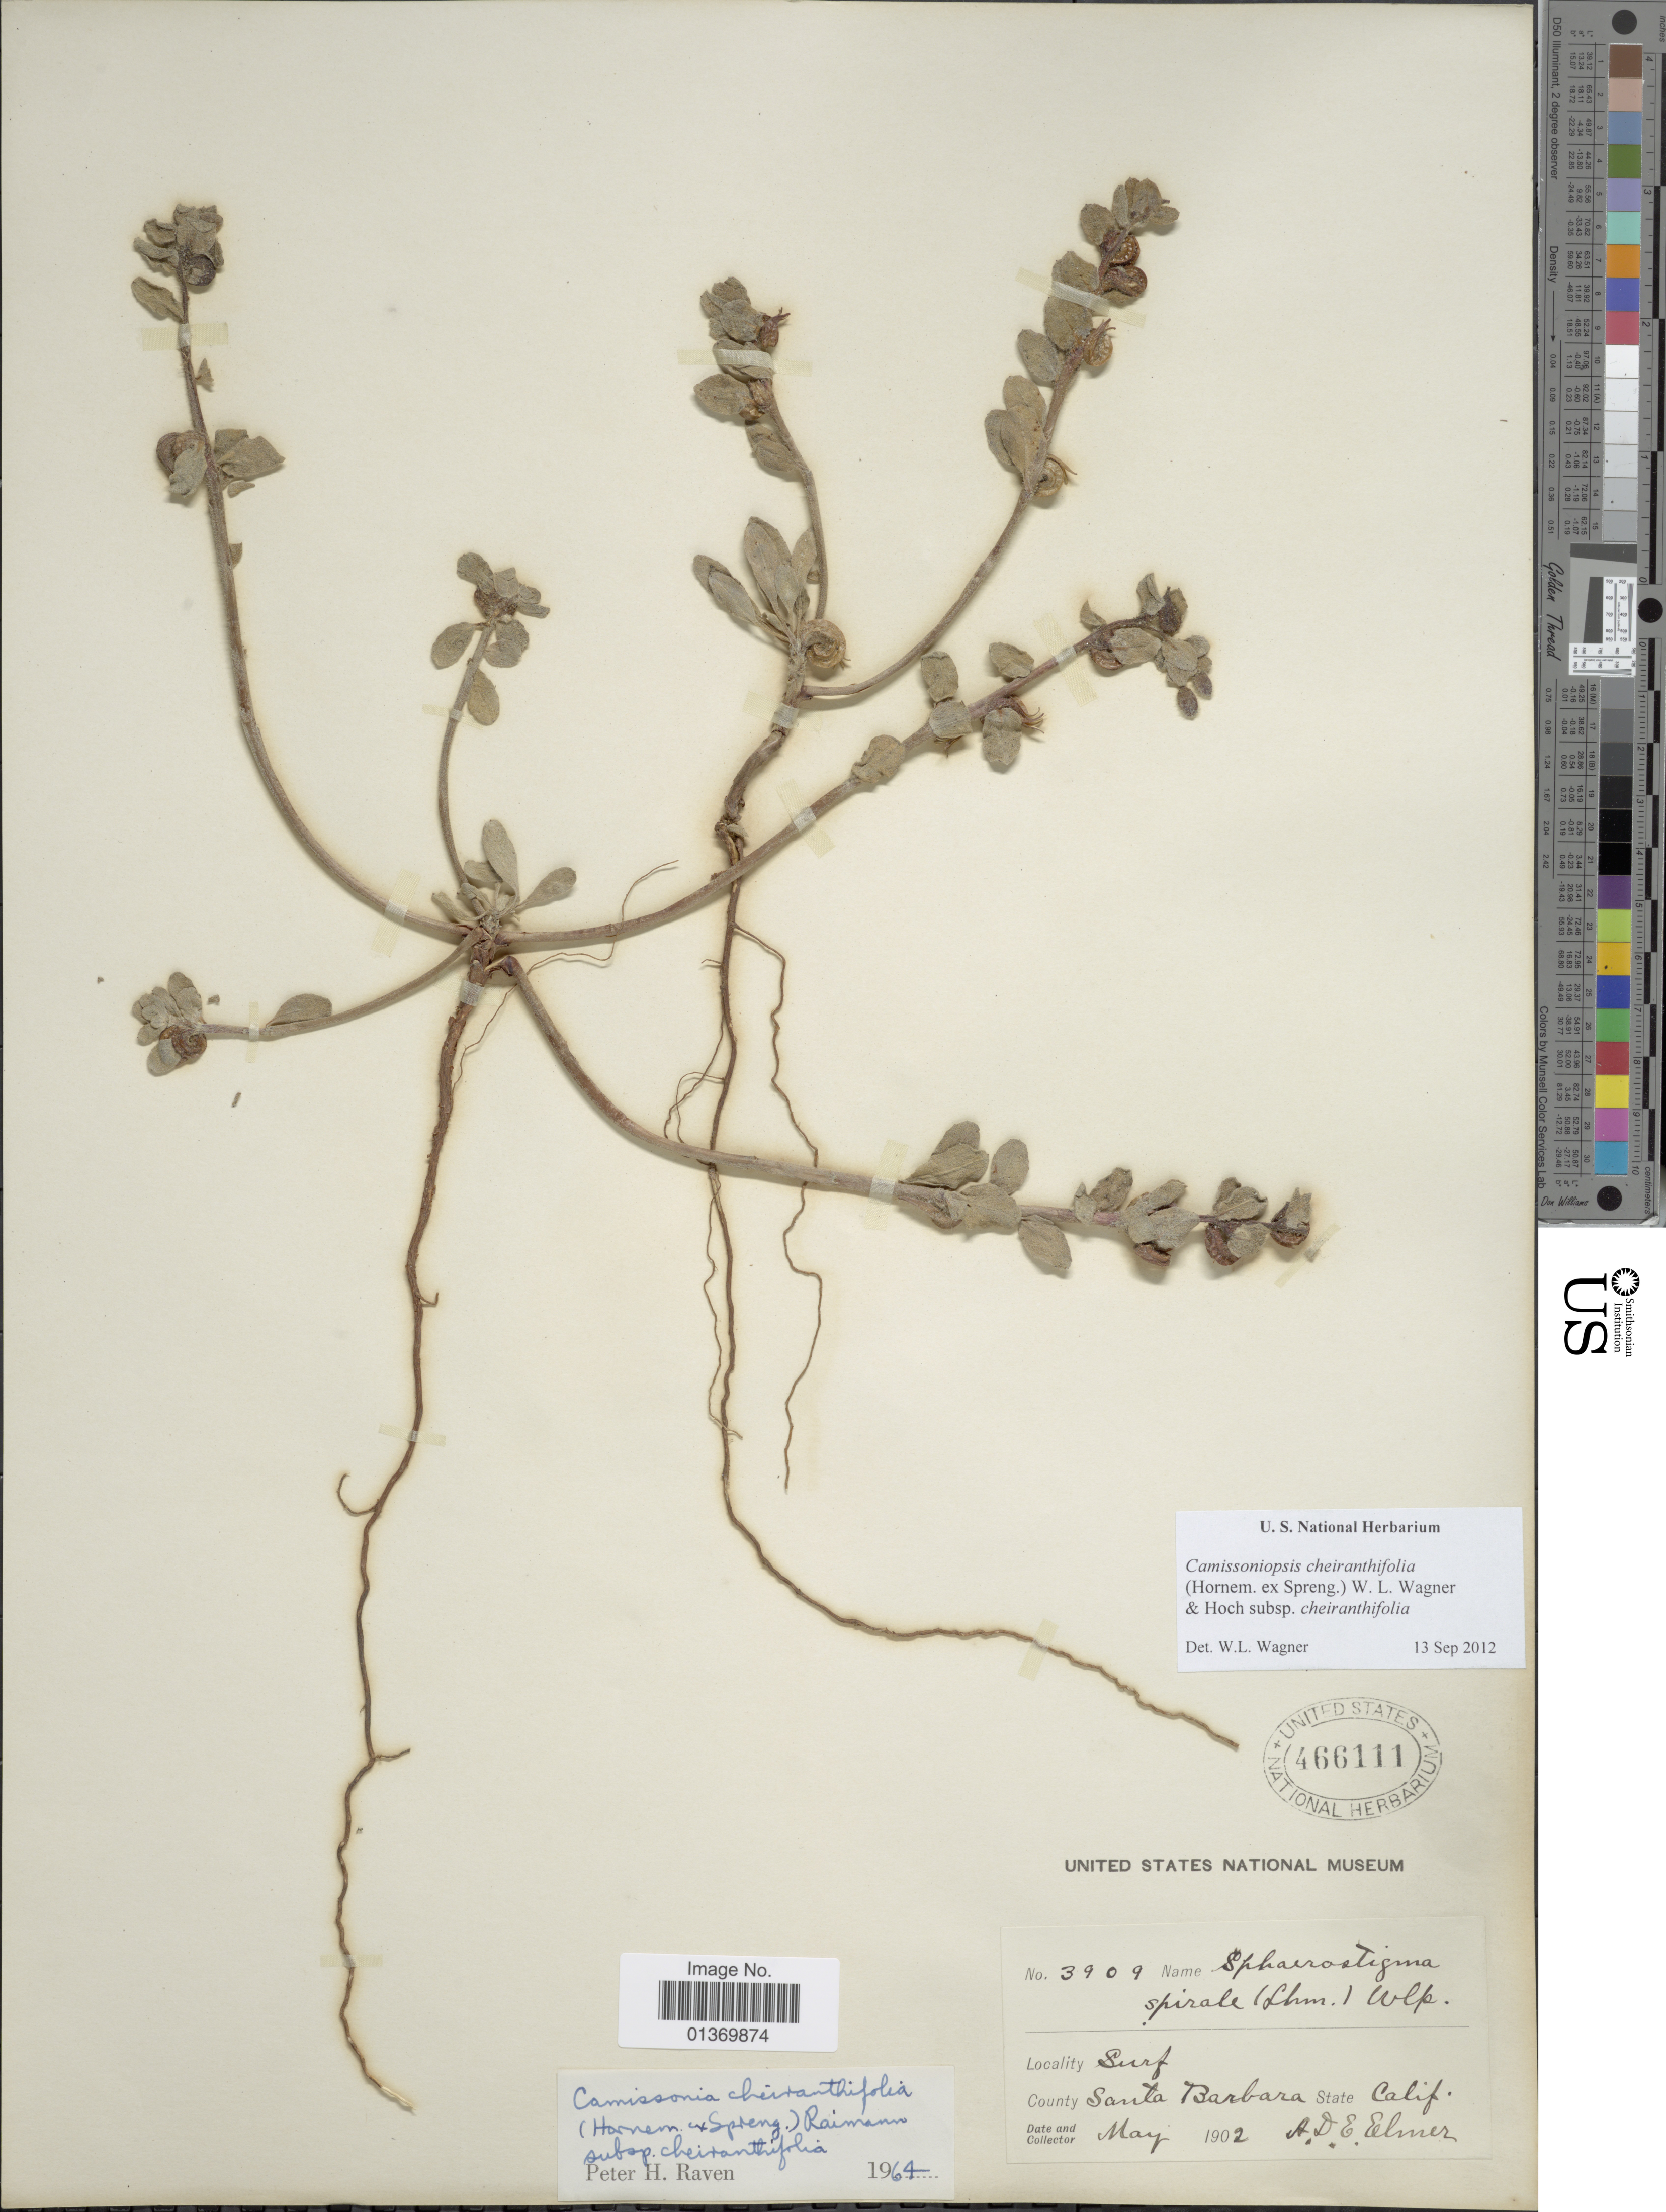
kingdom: Plantae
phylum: Tracheophyta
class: Magnoliopsida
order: Myrtales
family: Onagraceae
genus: Camissoniopsis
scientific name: Camissoniopsis cheiranthifolia subsp. cheiranthifolia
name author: (Hornem. ex Spreng.) W.L. Wagner & Hoch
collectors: A. D. E. Elmer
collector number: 3909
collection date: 1902-05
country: United States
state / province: California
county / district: Santa Barbara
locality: Surf, Santa Barbara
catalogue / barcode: US 466111